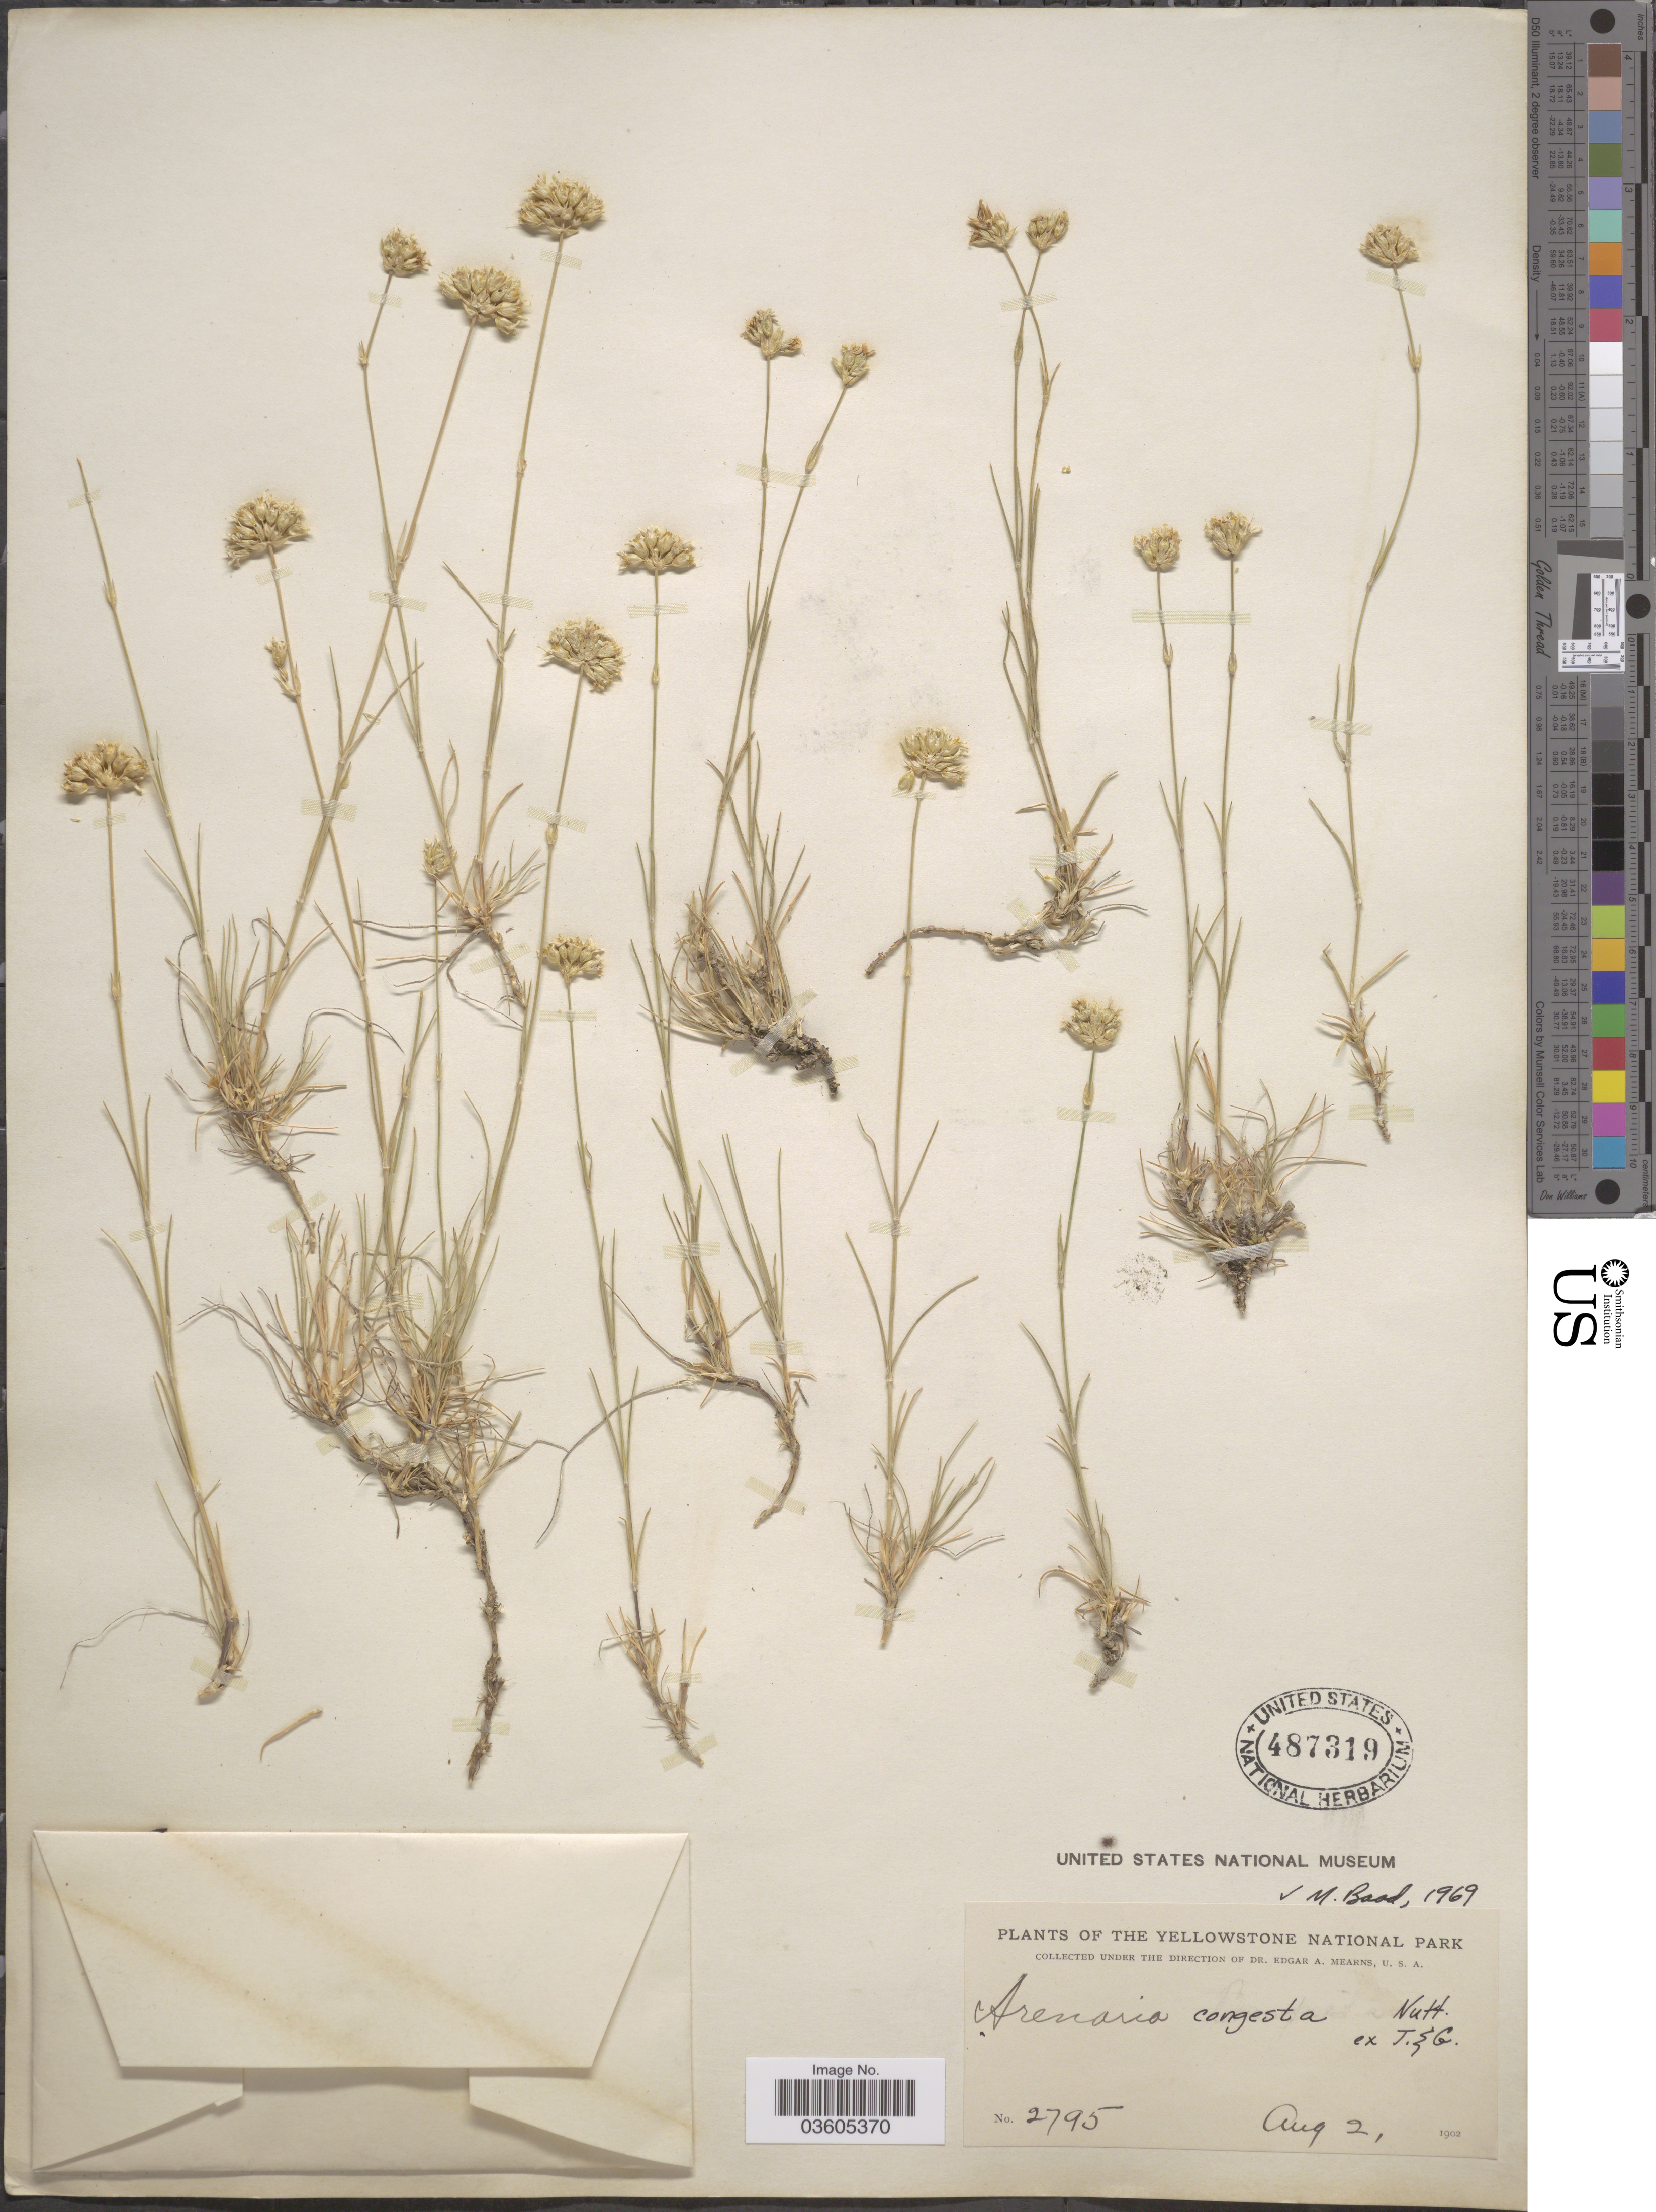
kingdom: Plantae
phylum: Tracheophyta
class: Magnoliopsida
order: Caryophyllales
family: Caryophyllaceae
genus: Eremogone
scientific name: Eremogone congesta var. congesta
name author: (Nutt.) Ikonn.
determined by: Strong, Mark T., (BOT), Smithsonian Institution - National Museum of Natural History (UNITED STATES)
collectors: E. A. Mearns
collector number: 2795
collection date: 1902-08-02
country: United States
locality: Yellowstone National Park.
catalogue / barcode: US 487319